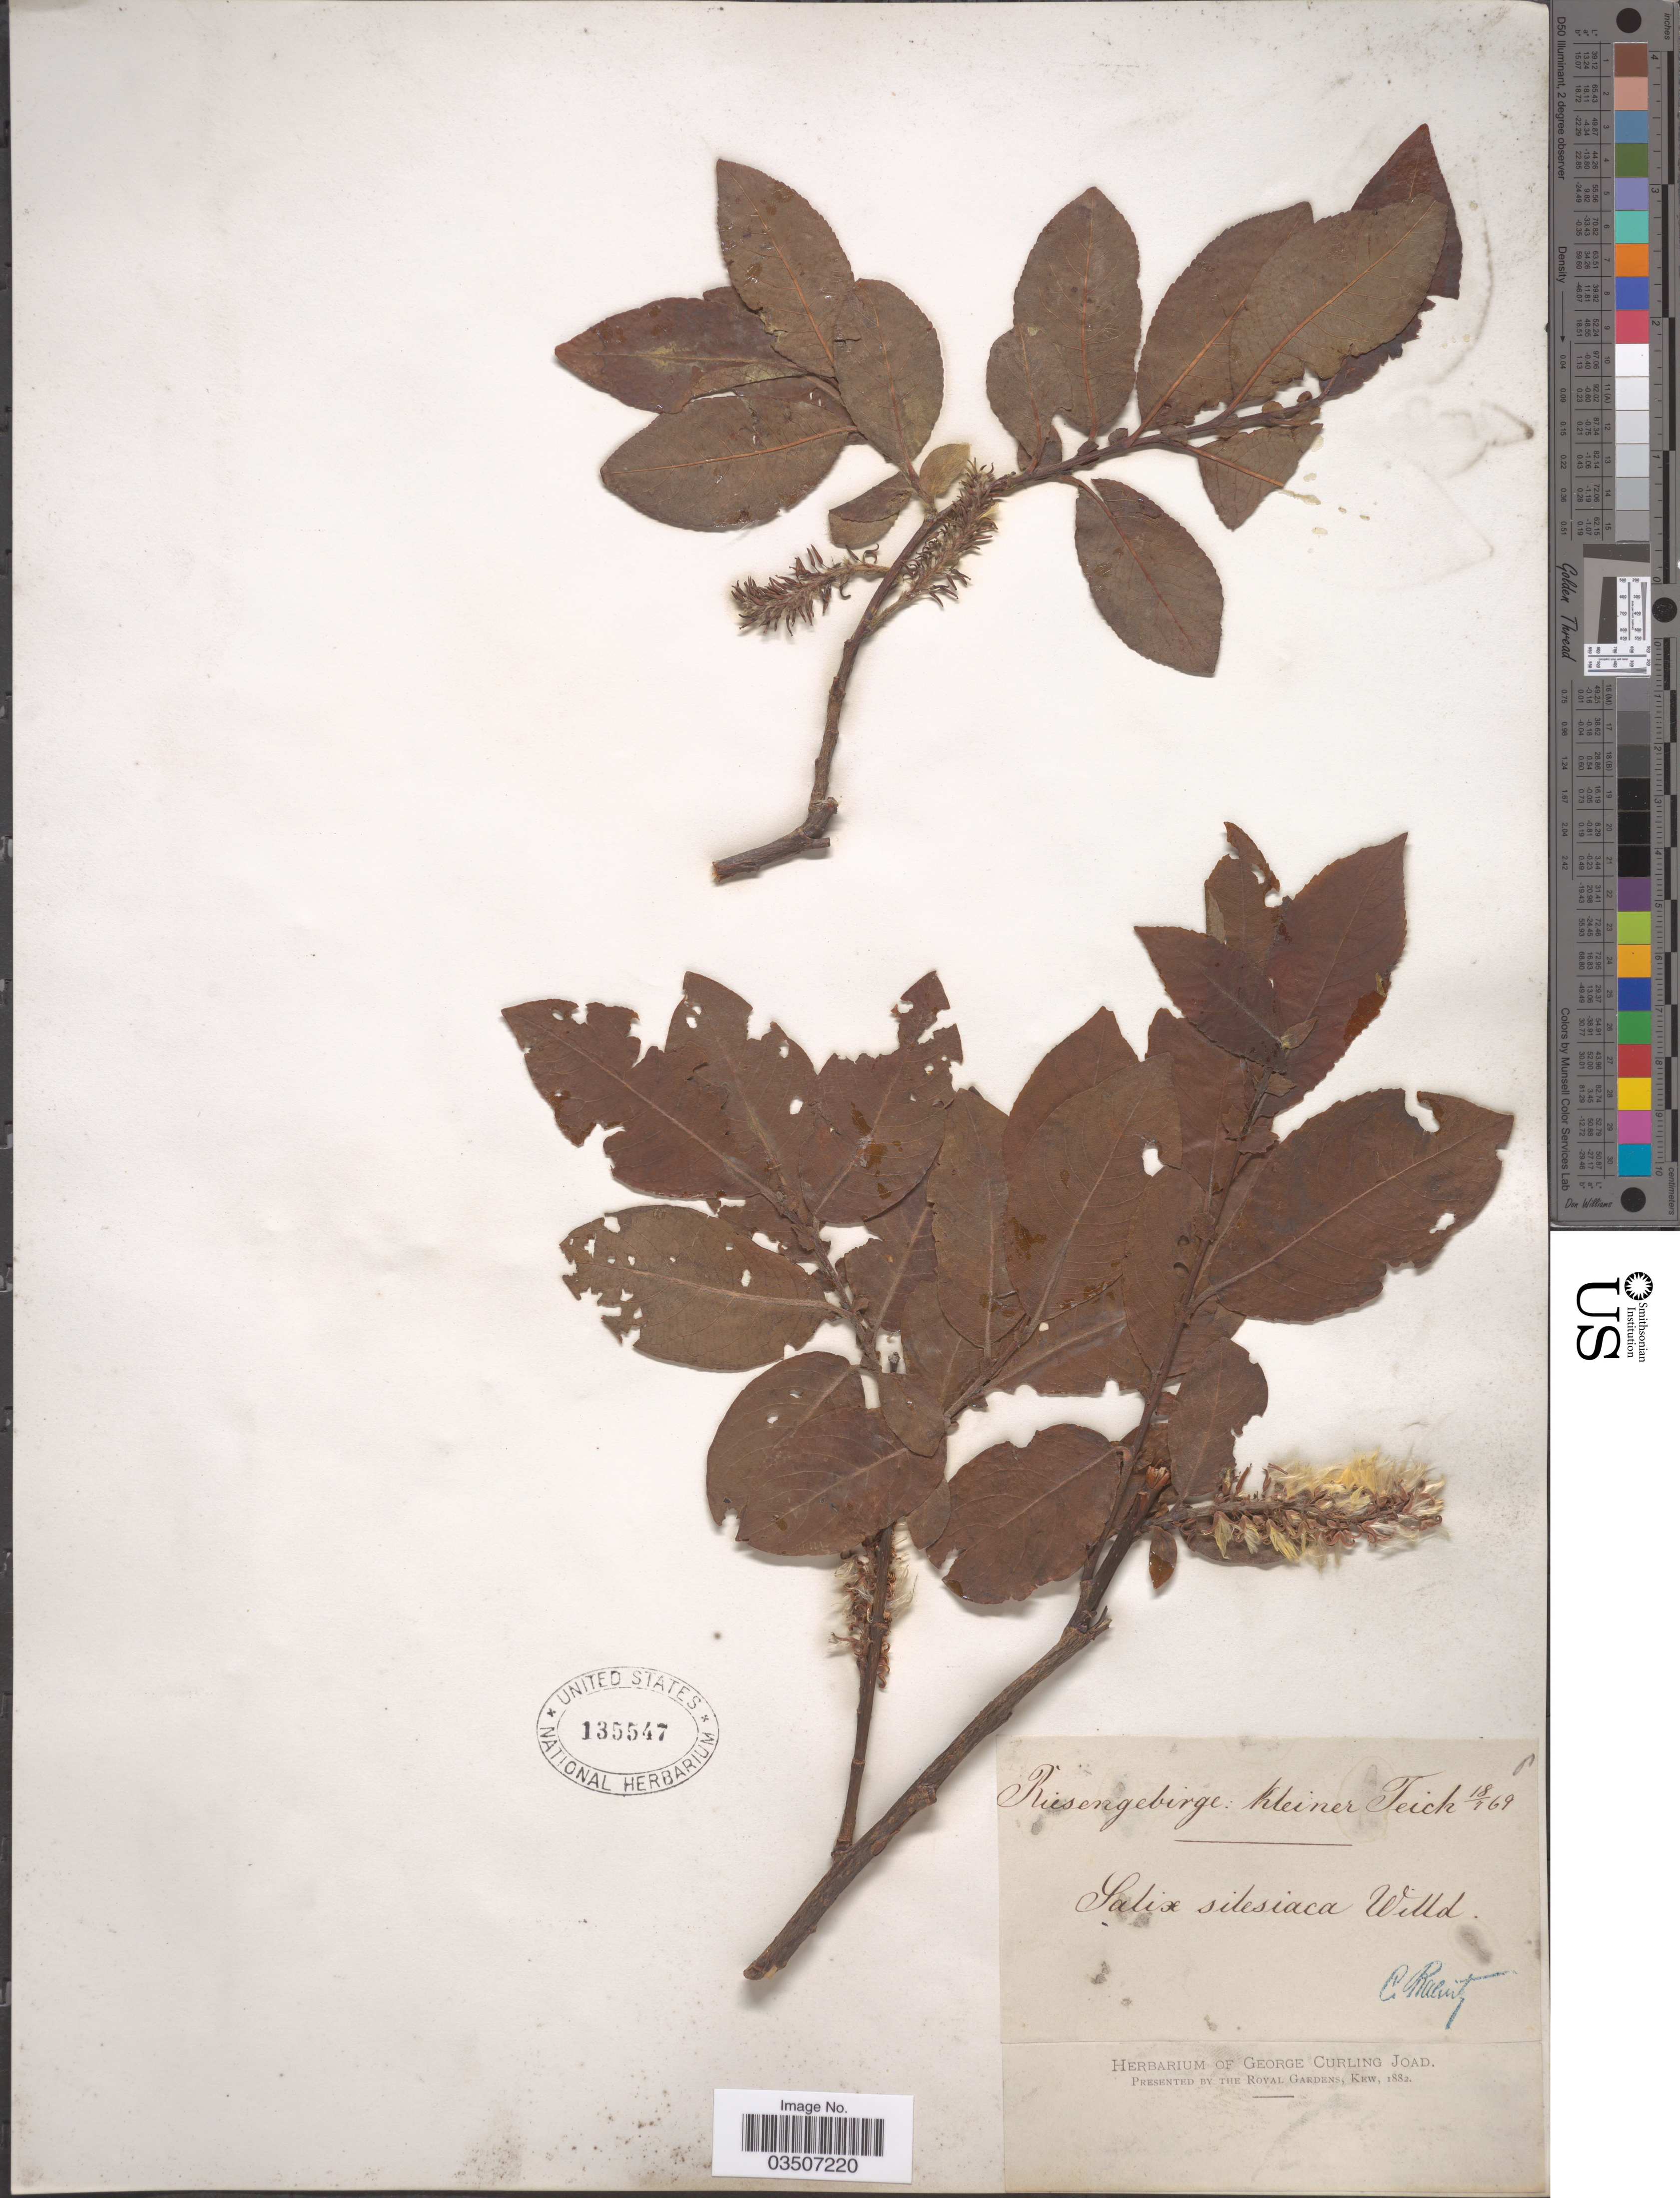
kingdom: Plantae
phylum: Tracheophyta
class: Magnoliopsida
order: Malpighiales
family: Salicaceae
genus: Salix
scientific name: Salix silesiaca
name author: Willd.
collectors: C. Raenitz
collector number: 8?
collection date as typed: Transcribed d/m/y: 18/7/69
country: Poland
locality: Riesengebirge: Kleiner Teich.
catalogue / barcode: US 135547